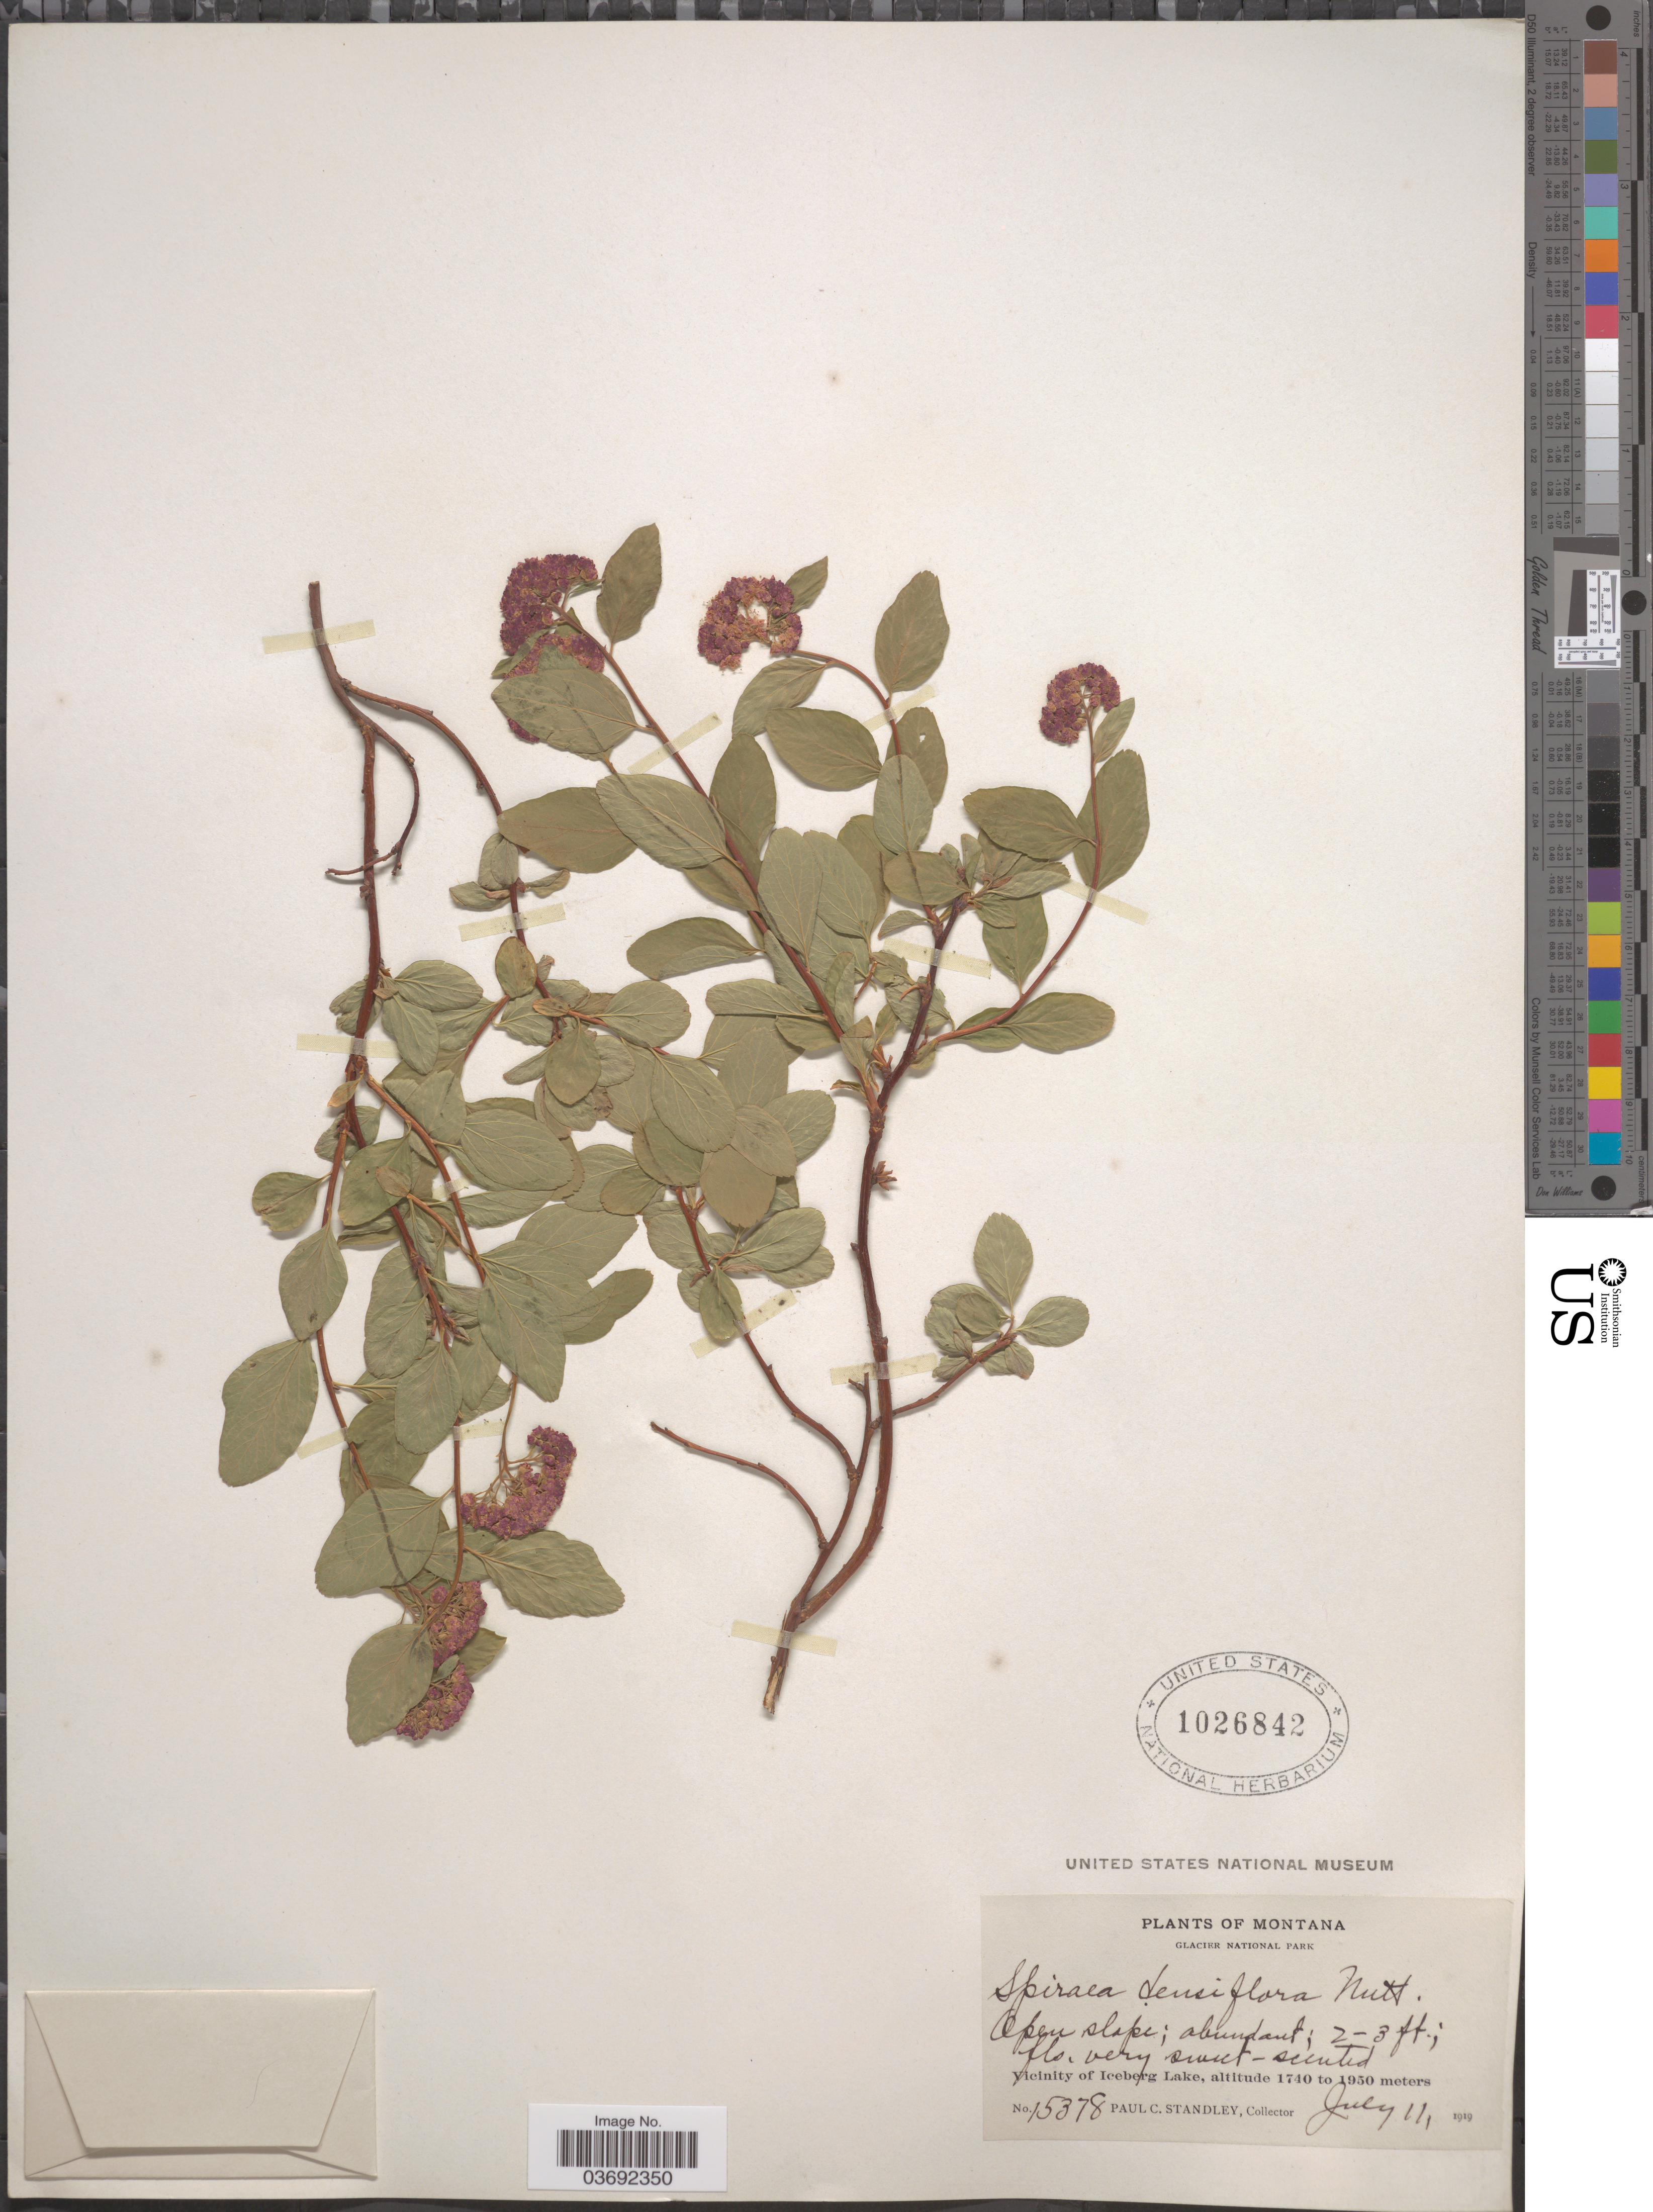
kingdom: Plantae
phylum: Tracheophyta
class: Magnoliopsida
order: Rosales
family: Rosaceae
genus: Spiraea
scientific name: Spiraea densiflora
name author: Nutt. ex Greenm.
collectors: P. C. Standley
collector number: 15378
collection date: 1919-07-11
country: United States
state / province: Montana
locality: Glacier National Park. Vicinity of Iceberg Lake.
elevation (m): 1740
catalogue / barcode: US 1026842